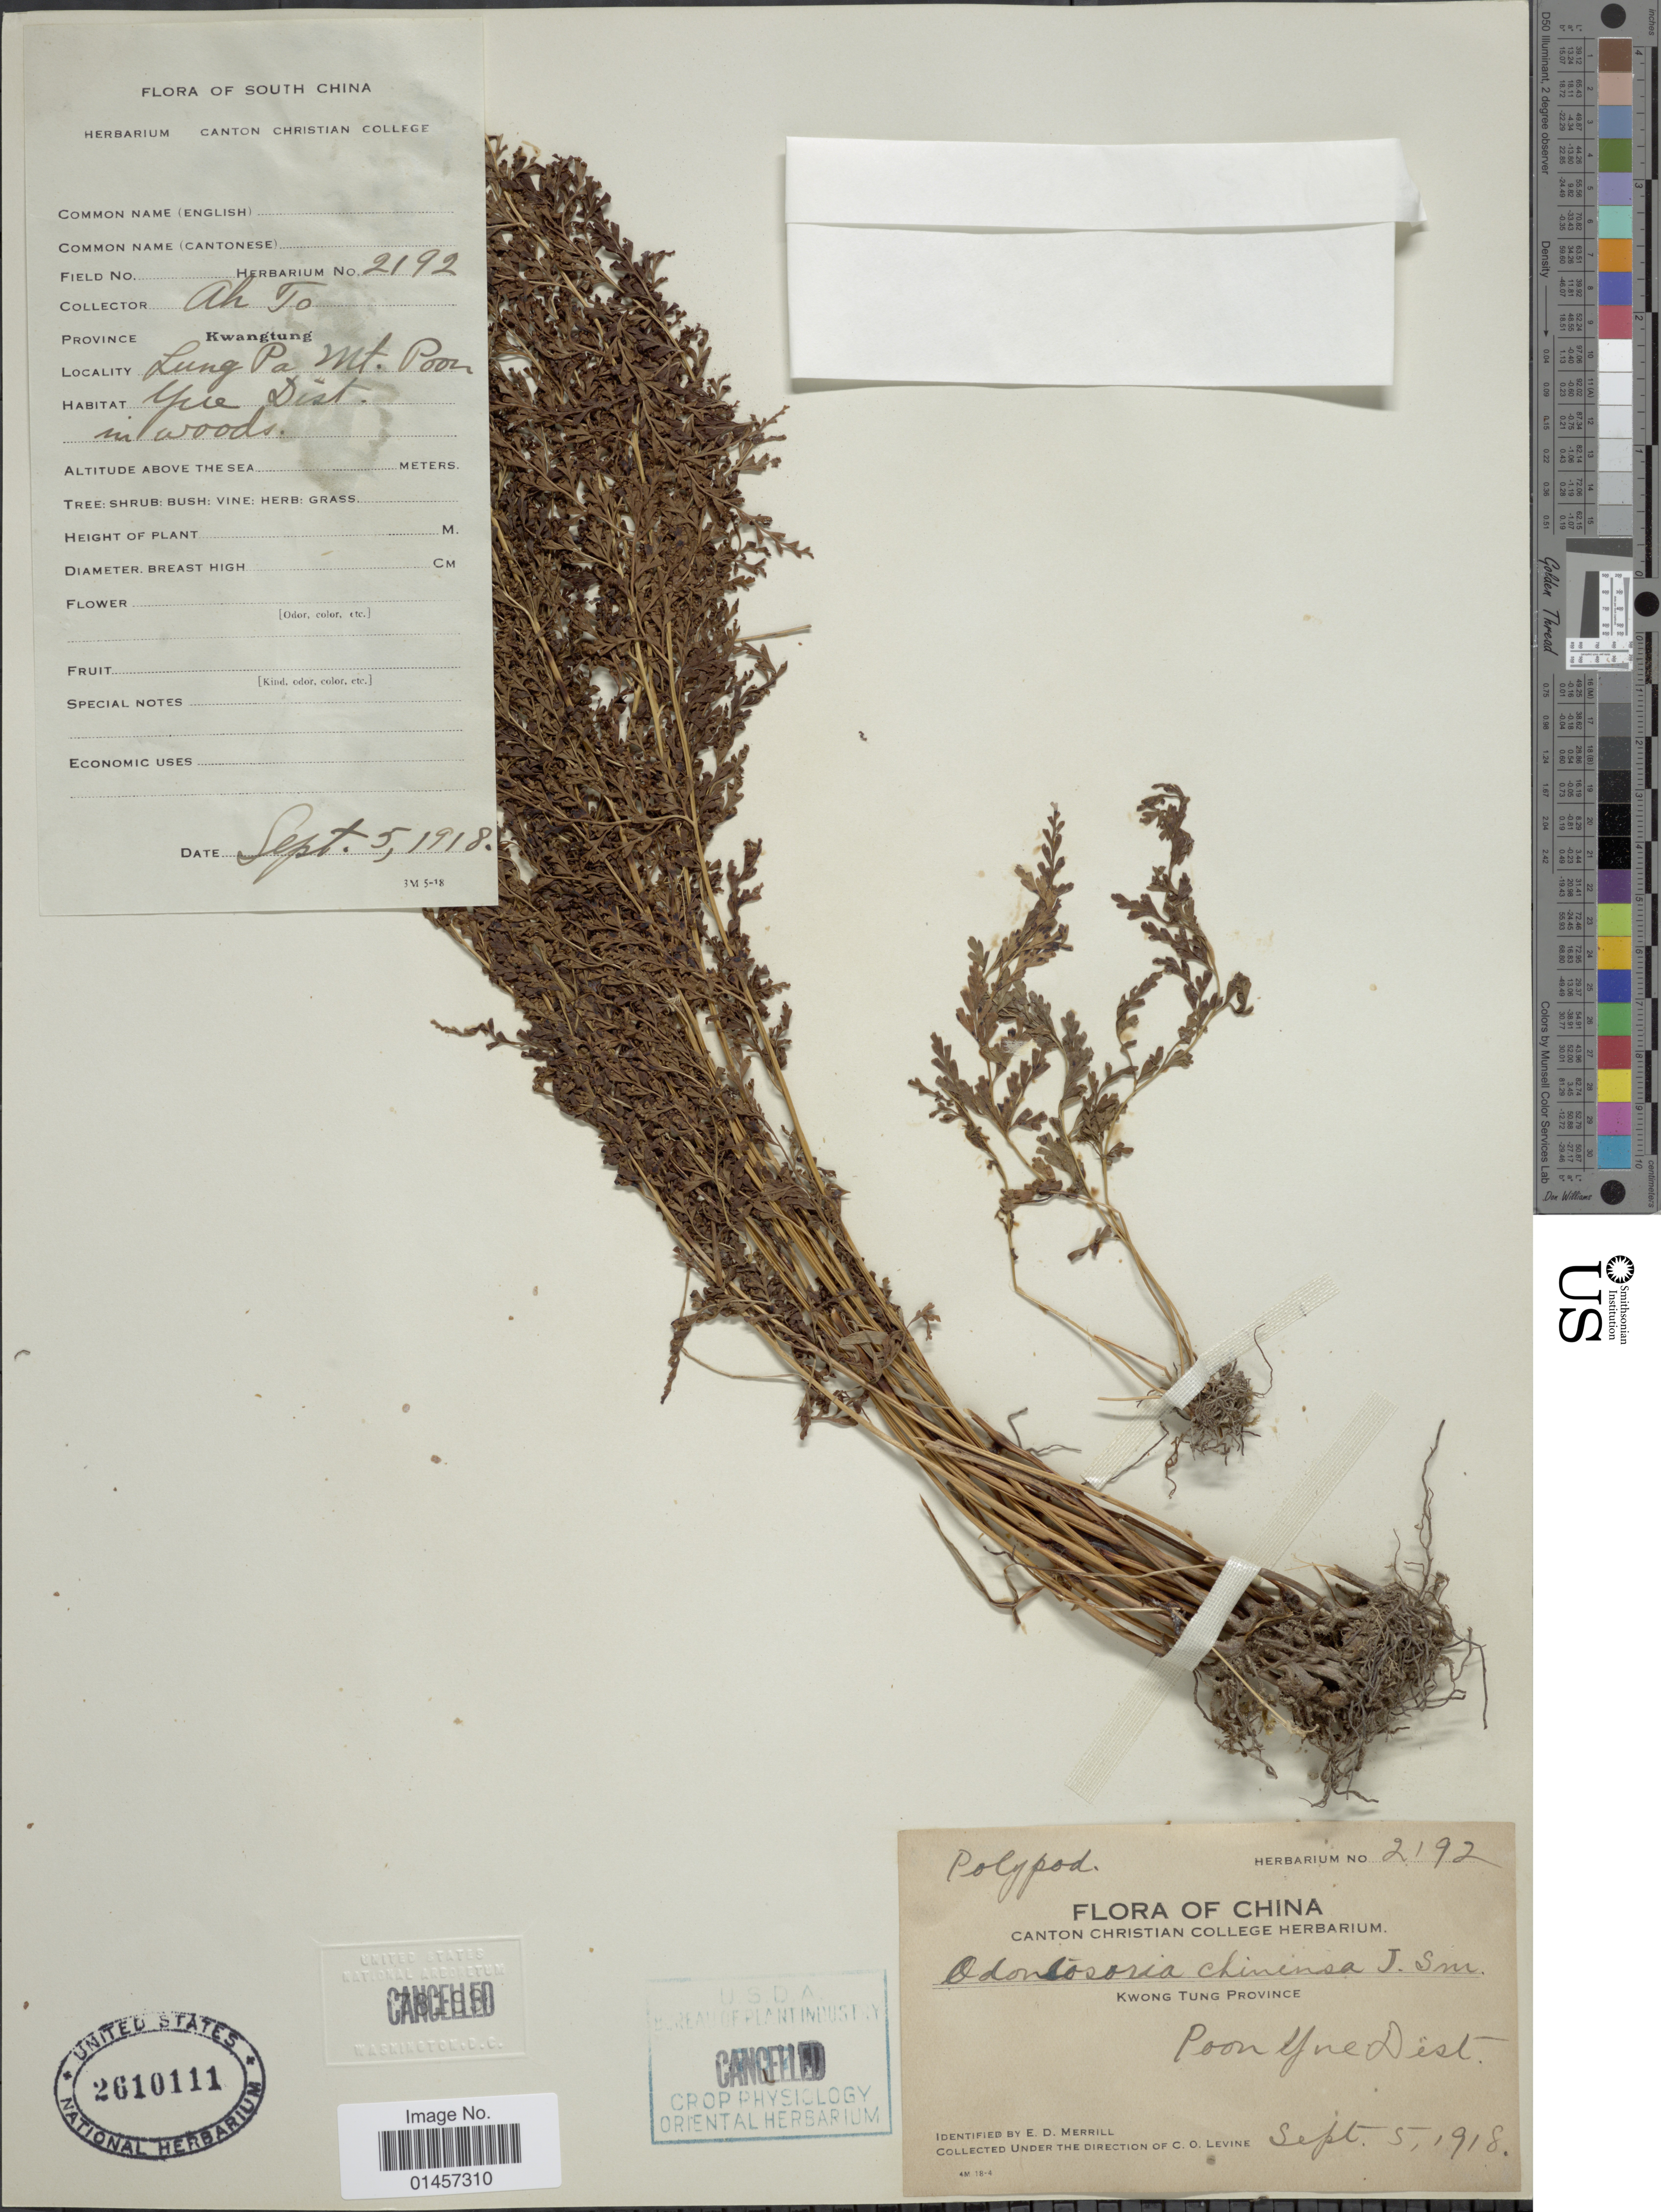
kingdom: Plantae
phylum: Tracheophyta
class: Polypodiopsida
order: Polypodiales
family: Lindsaeaceae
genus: Sphenomeris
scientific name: Sphenomeris chinensis var. chinensis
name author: (L.) Maxon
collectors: A. To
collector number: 2192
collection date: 1918-09-05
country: China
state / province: Guangdong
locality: Lung Pa Mt. Poon, Upo Dist. in woods [interpreted]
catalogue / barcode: US 2610111